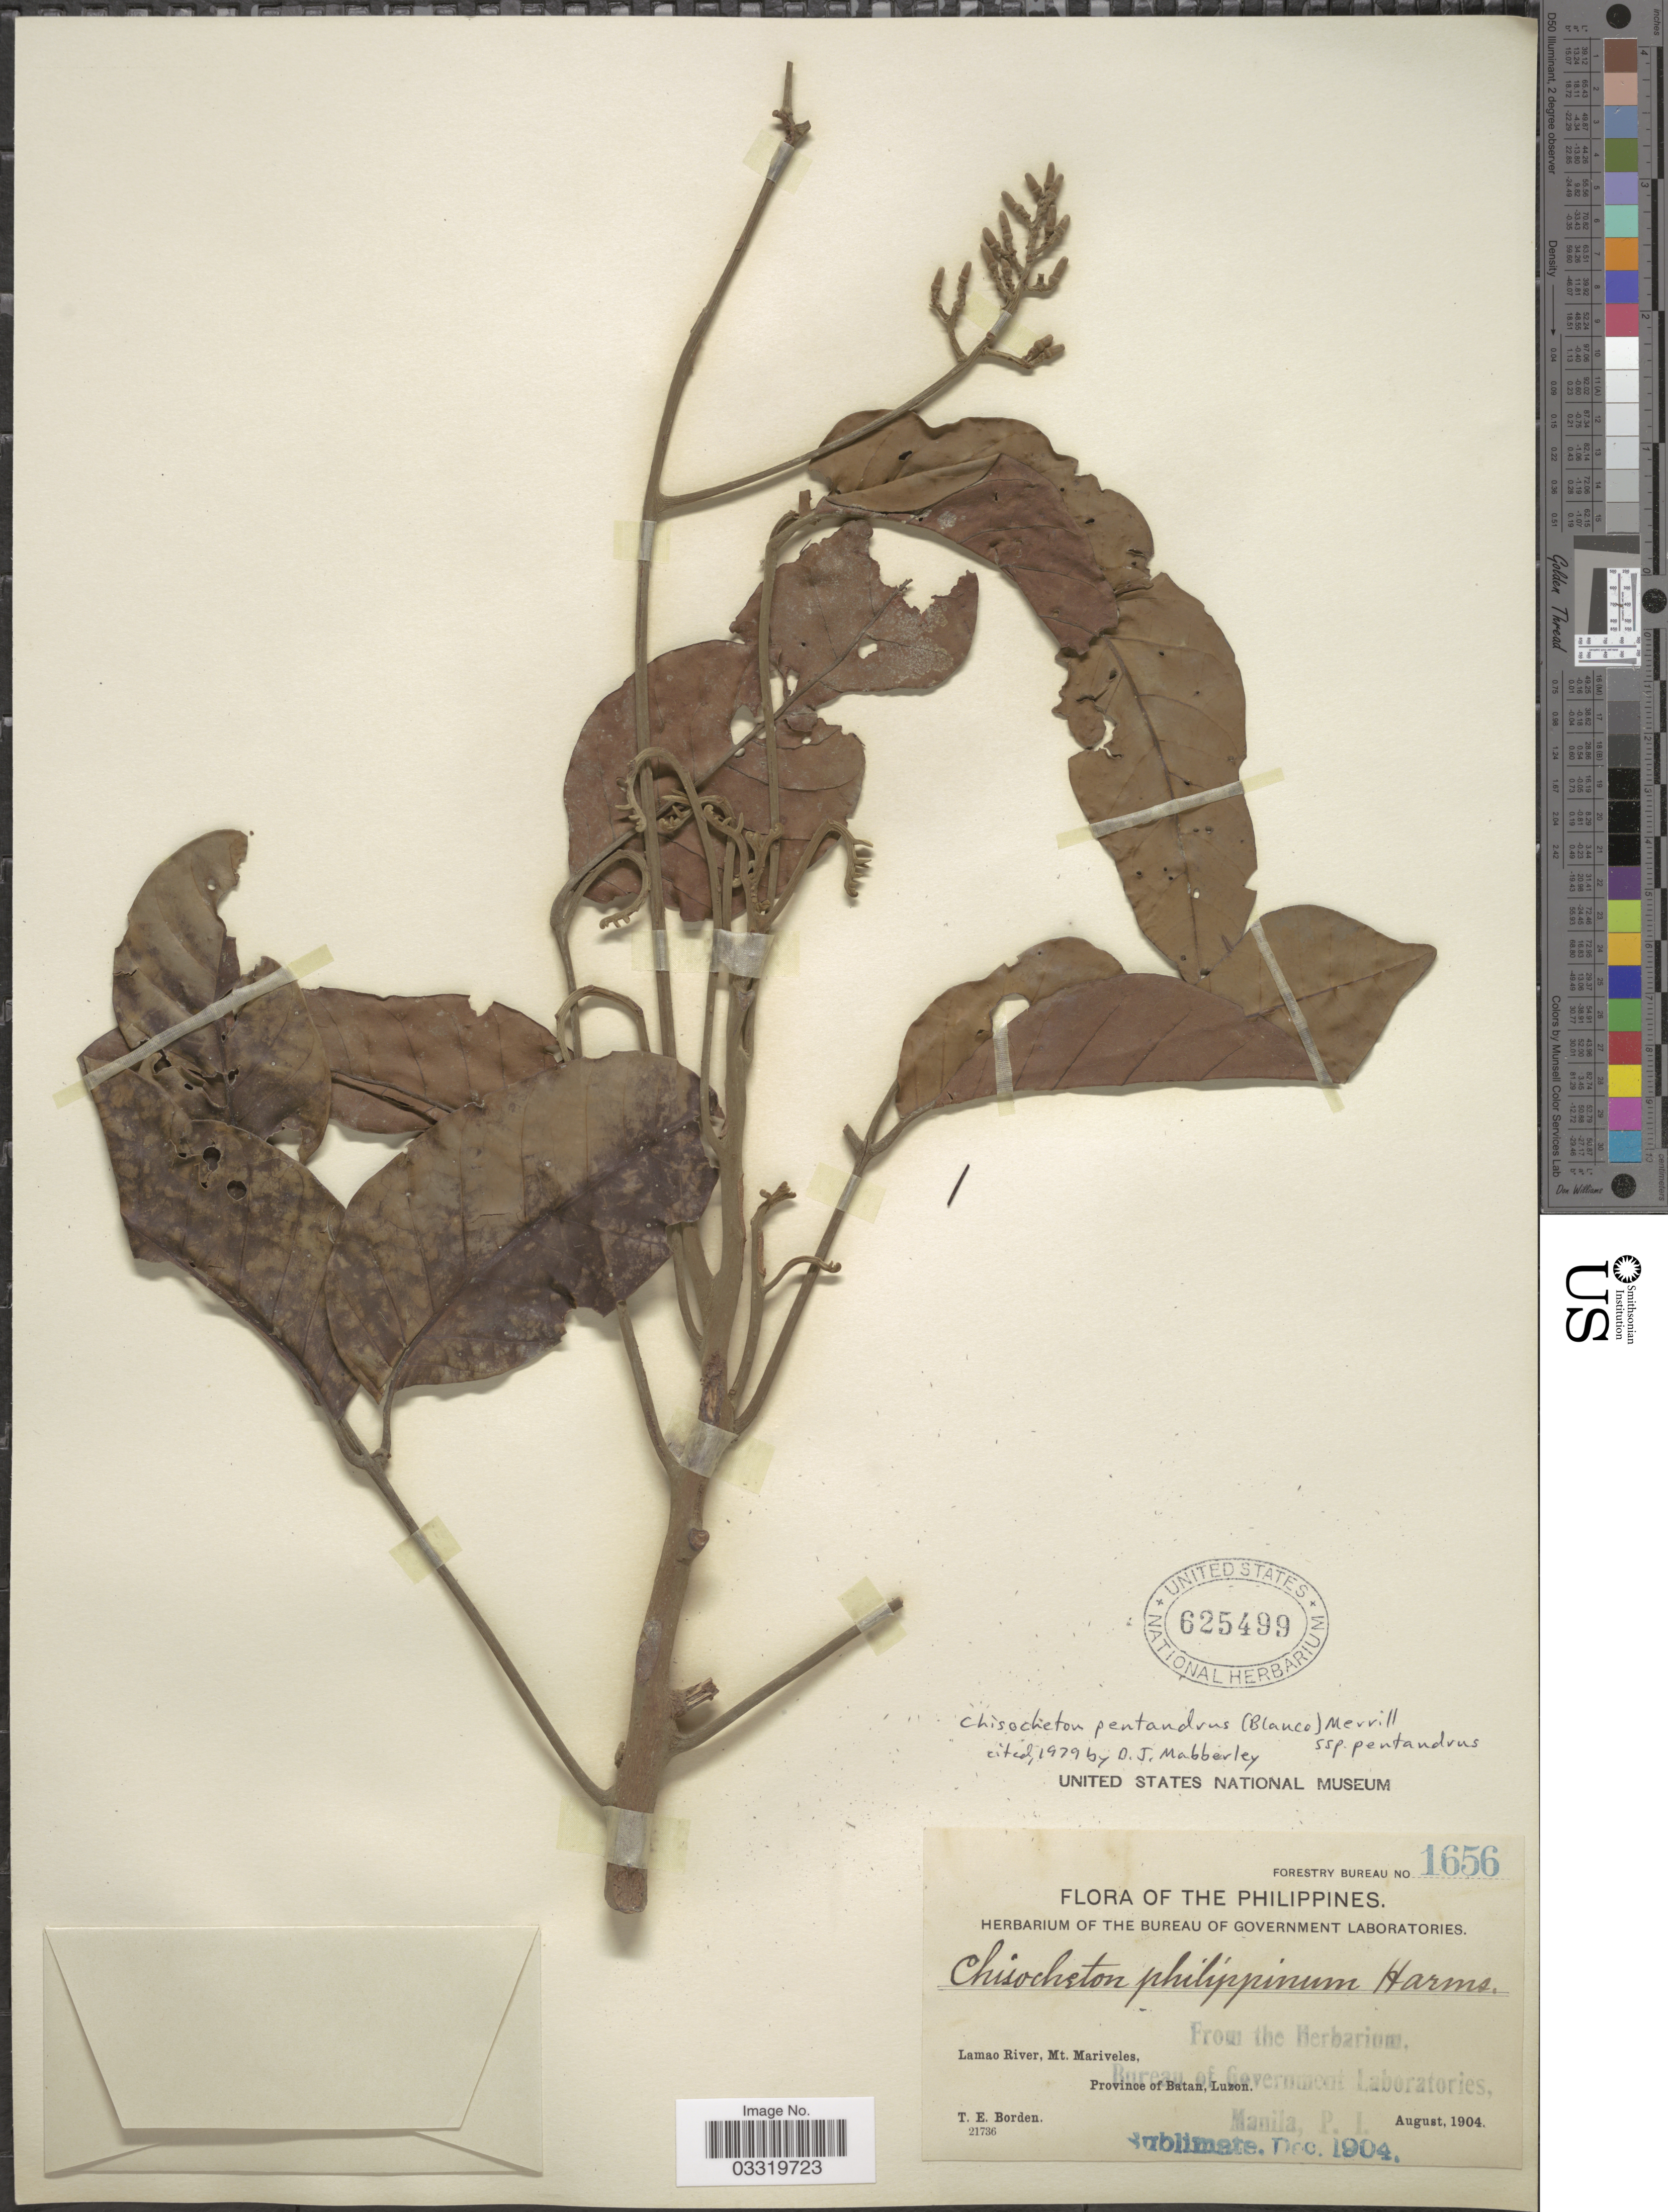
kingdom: Plantae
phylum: Tracheophyta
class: Magnoliopsida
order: Sapindales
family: Meliaceae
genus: Chisocheton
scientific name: Chisocheton pentandrus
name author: (Blanco) Merr.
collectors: T. E. Borden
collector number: Forestry Bureau 1656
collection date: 1904-08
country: Philippines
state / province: Cagayan Valley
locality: Lamao River, Mt. Mariveles, Province of Batan, Luzon.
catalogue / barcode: US 625499